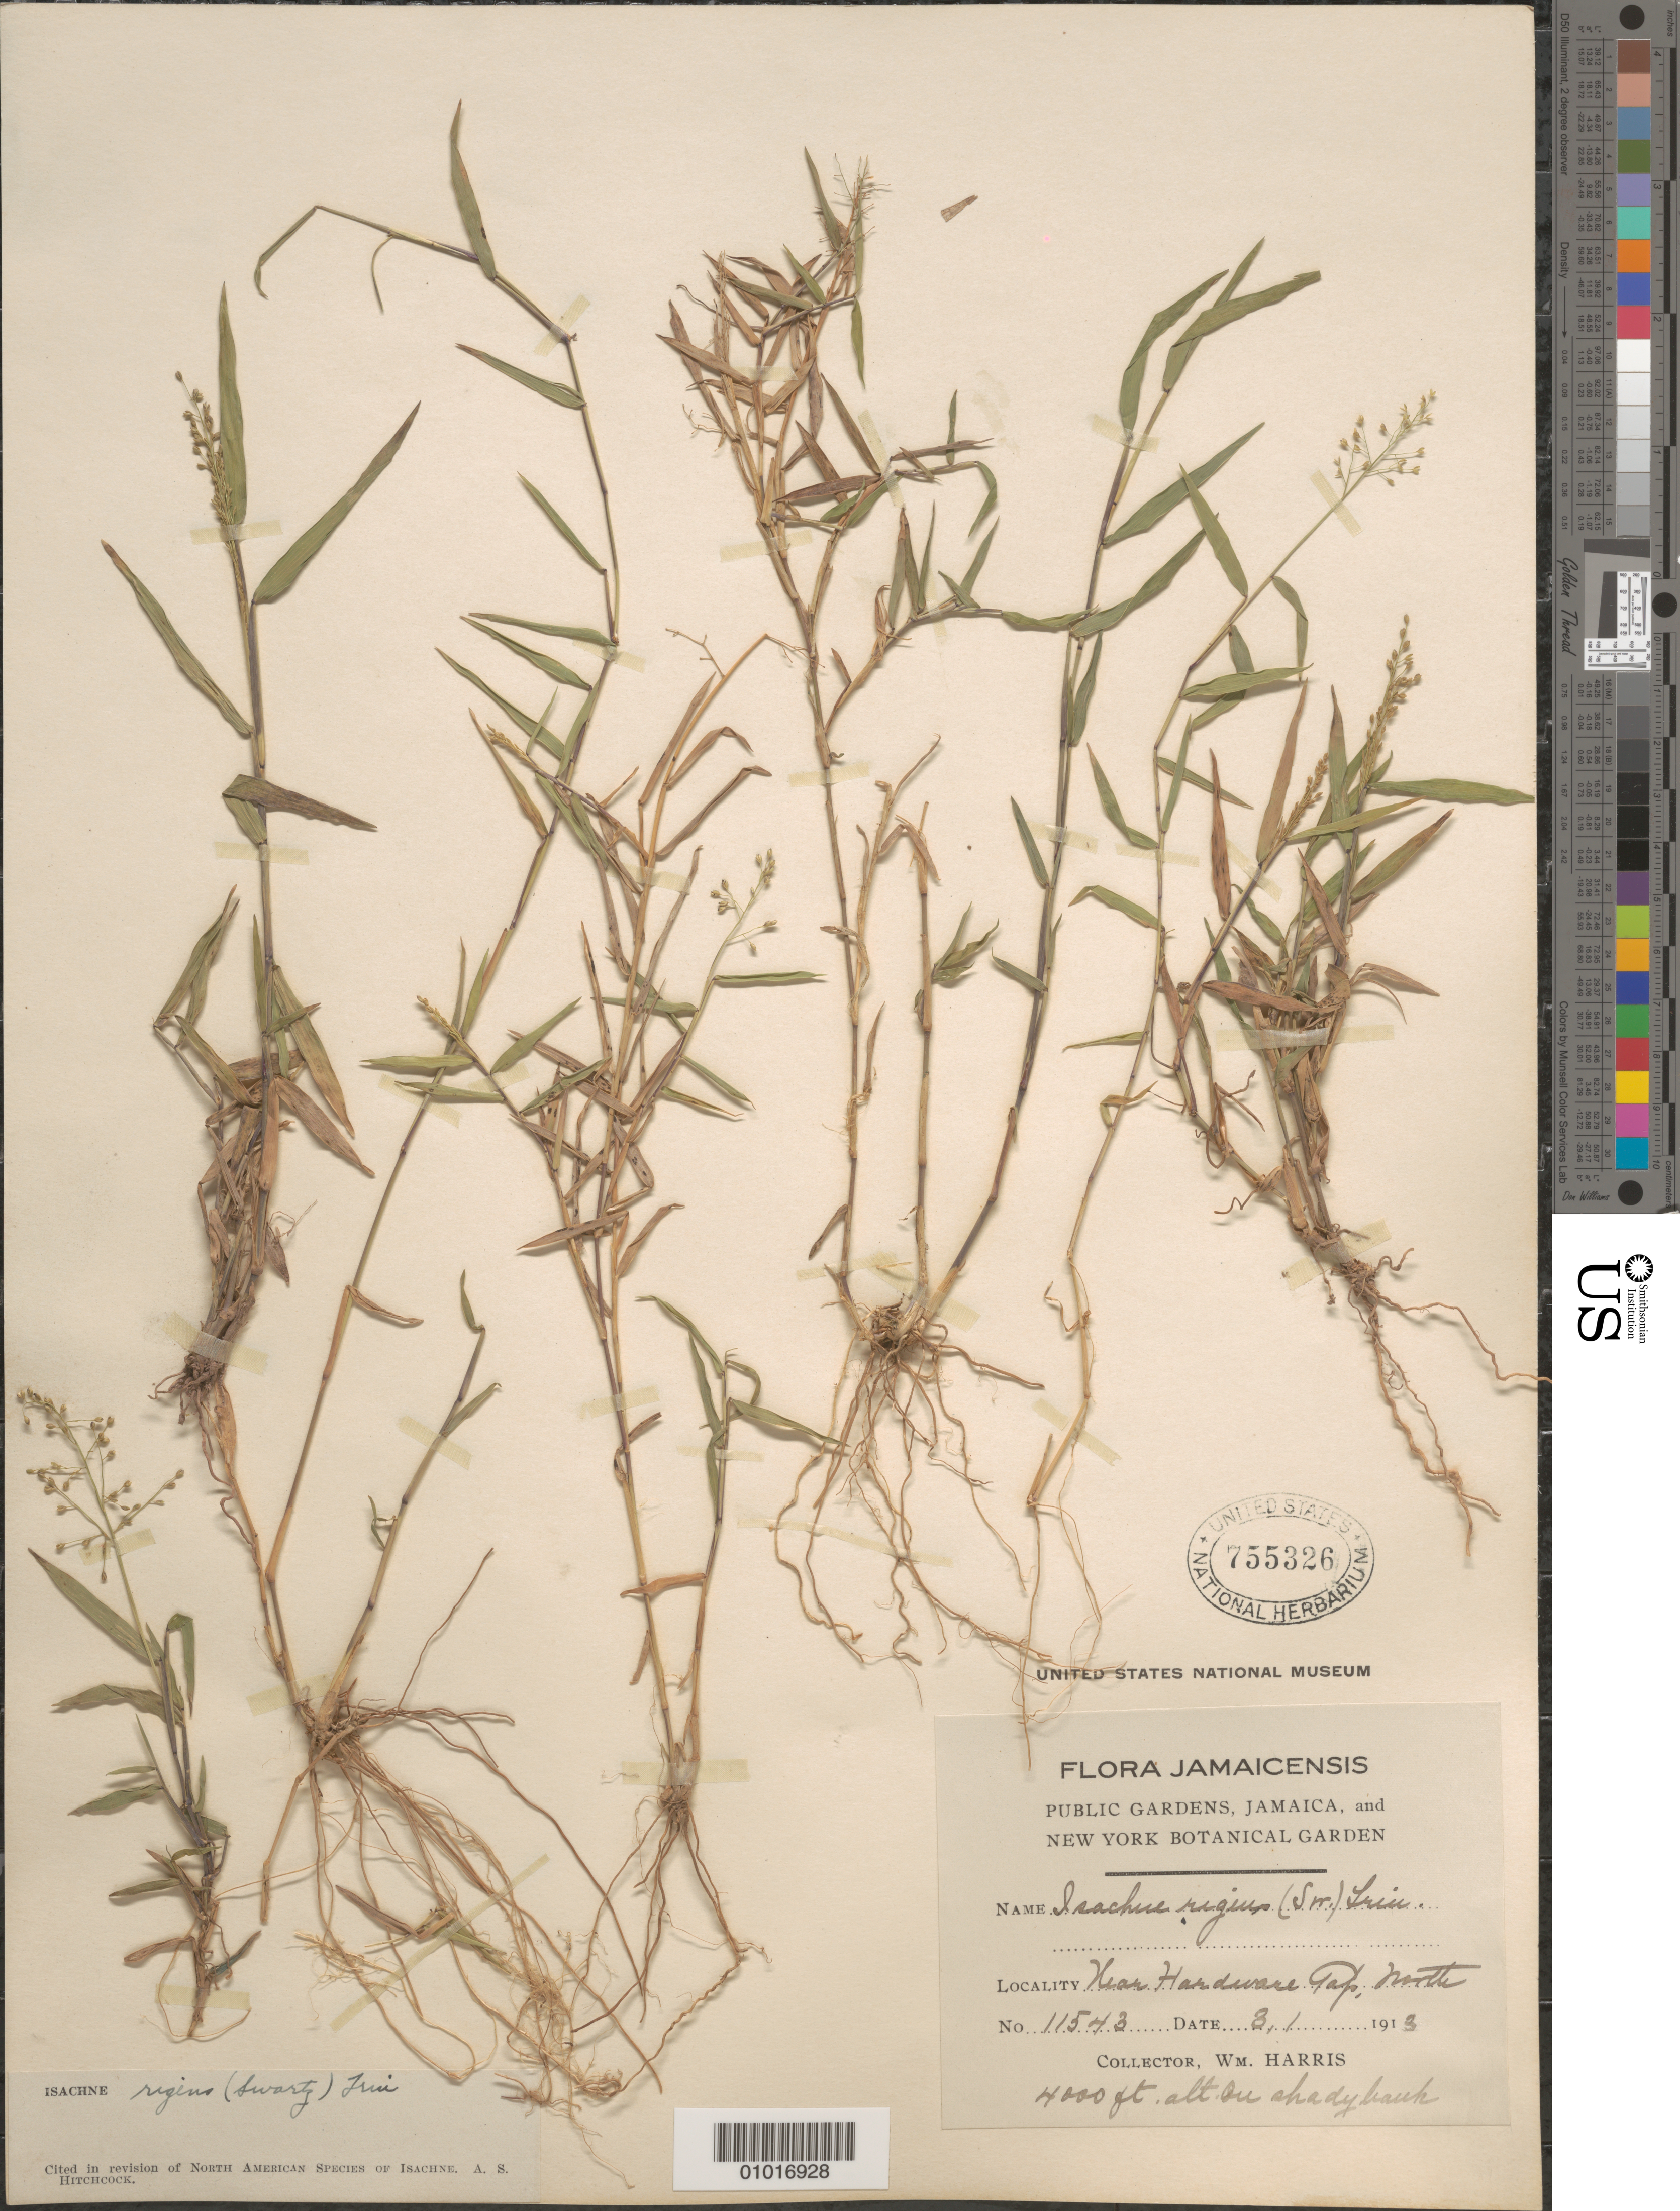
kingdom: Plantae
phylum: Tracheophyta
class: Liliopsida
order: Poales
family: Poaceae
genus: Isachne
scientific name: Isachne rigens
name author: (Sw.) Trin.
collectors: W. H. Harris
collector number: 11543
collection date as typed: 08 Jan 1913 or 01 Aug 1913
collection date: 1913-01-08 or 1913-08-01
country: Jamaica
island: Jamaica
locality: Near hardwater tap, north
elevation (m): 1219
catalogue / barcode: US 755326